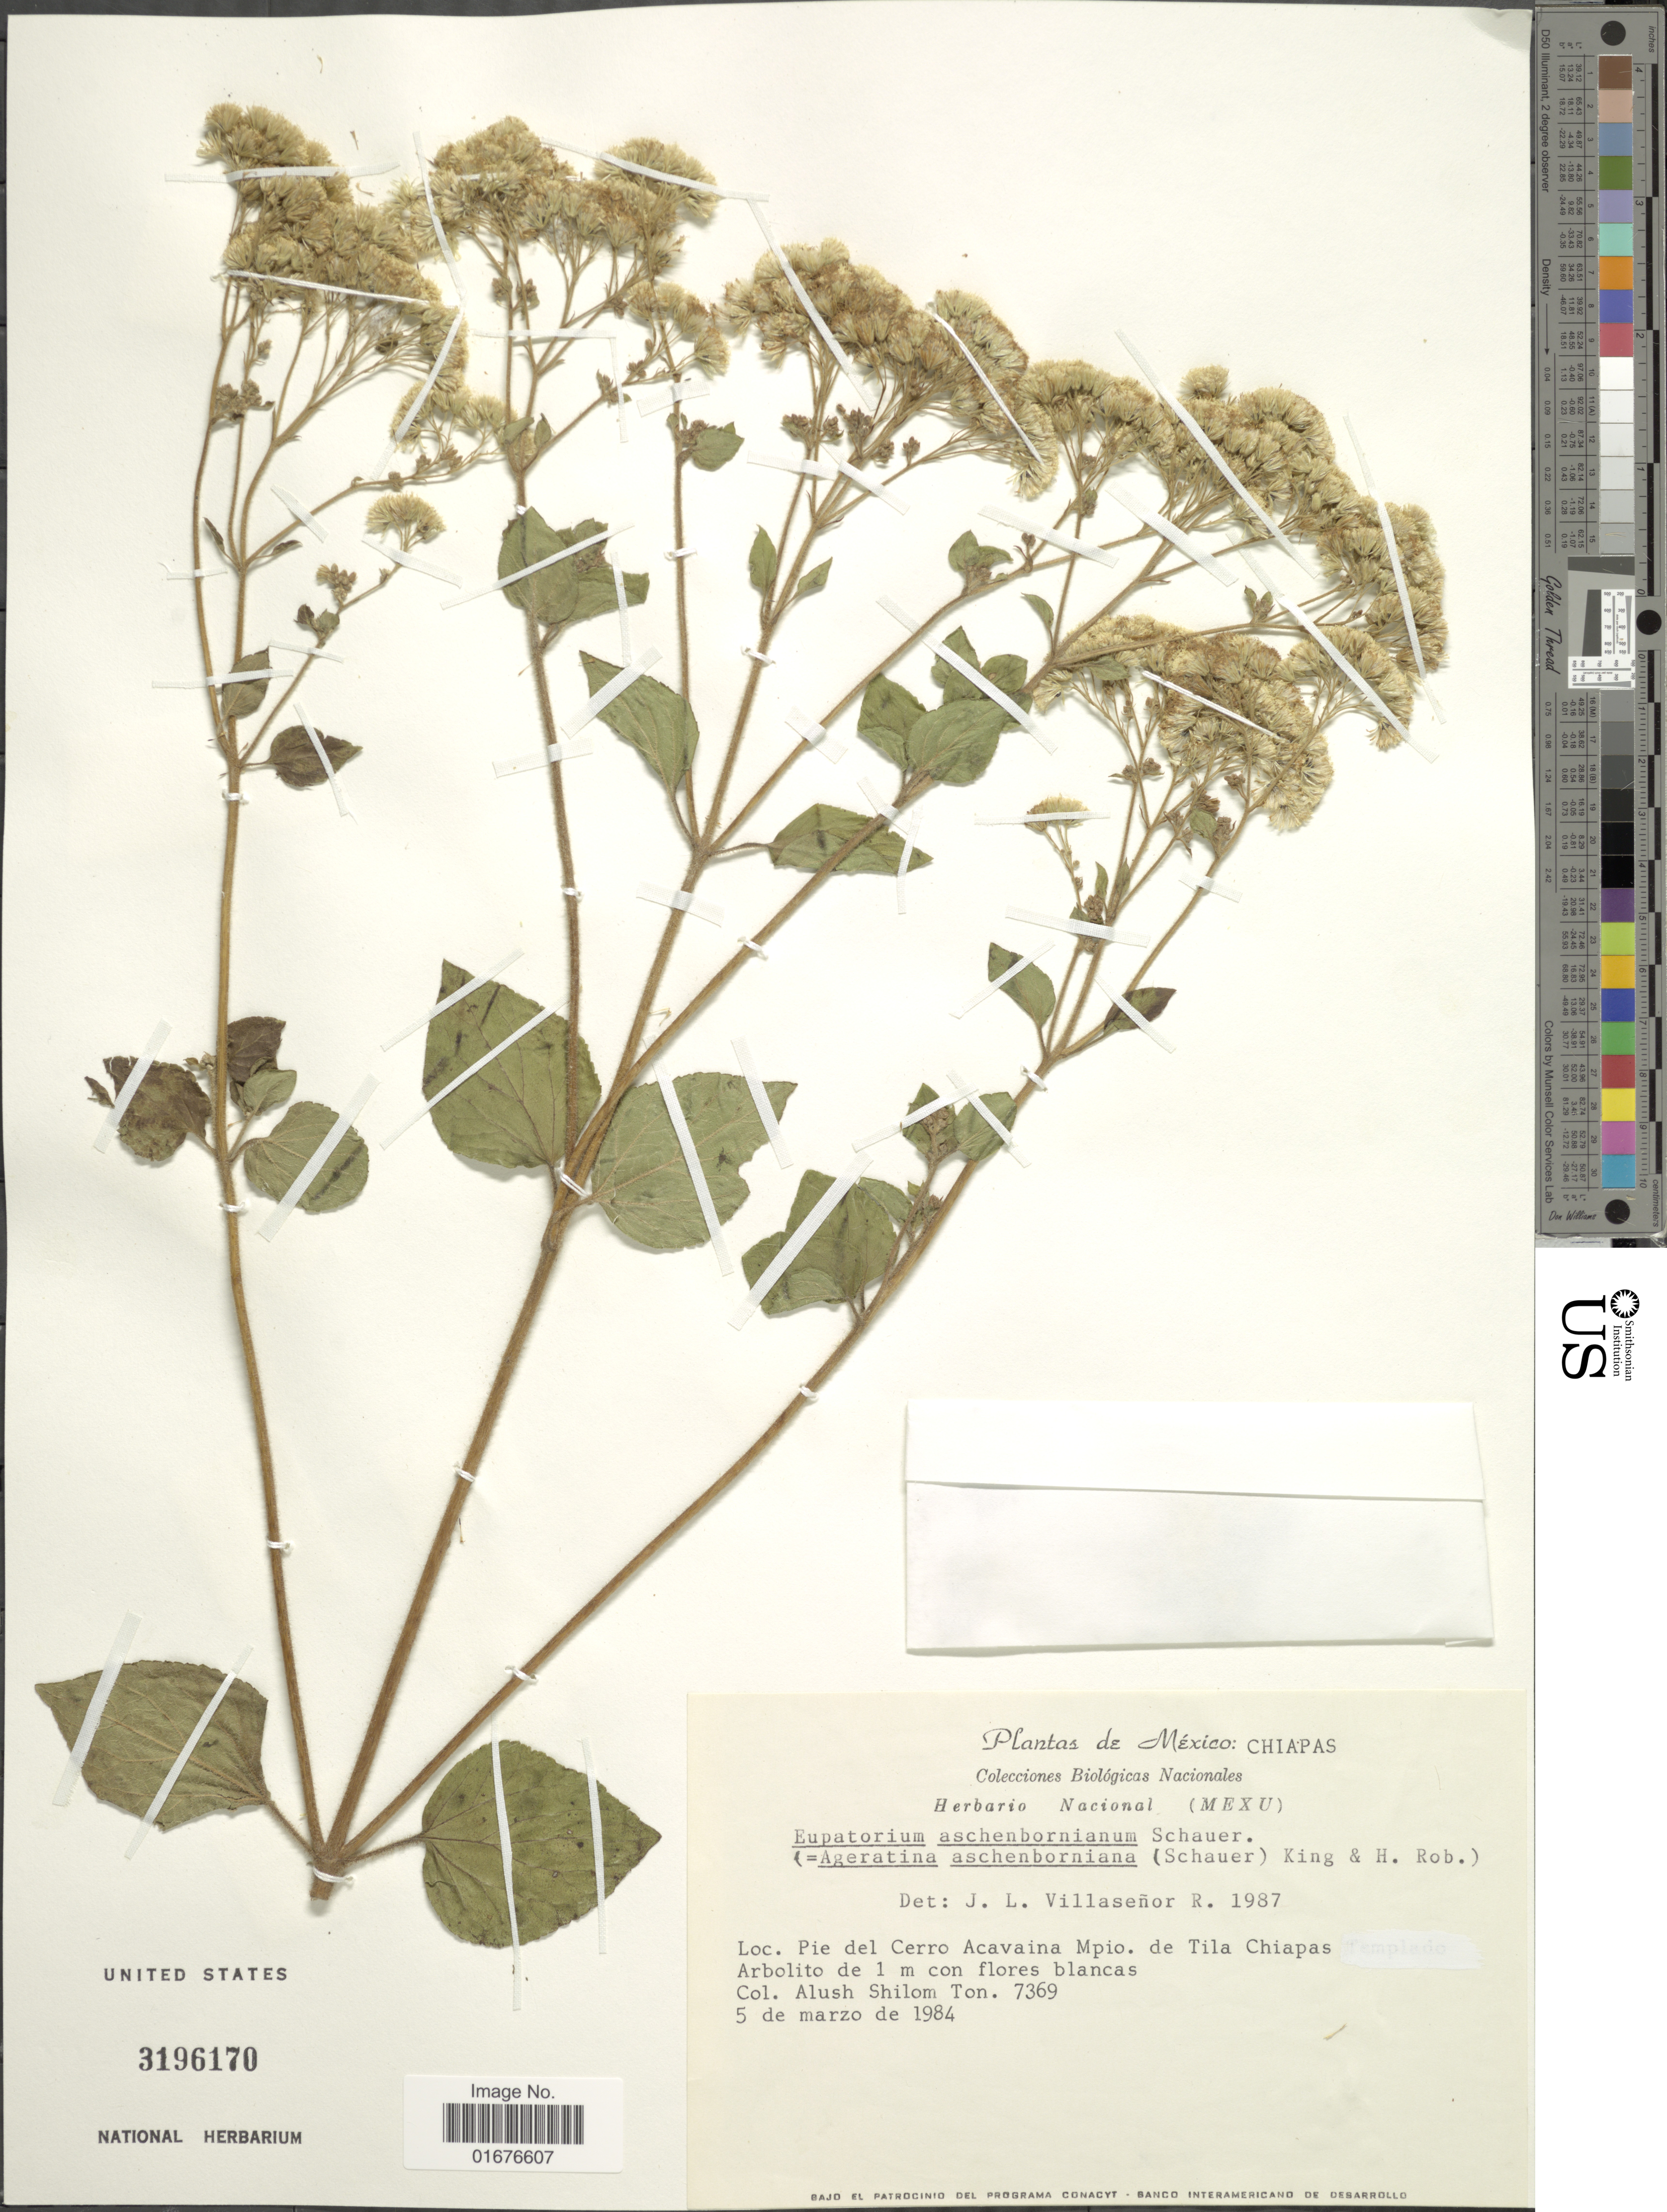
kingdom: Plantae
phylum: Tracheophyta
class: Magnoliopsida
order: Asterales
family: Asteraceae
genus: Ageratina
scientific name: Ageratina pichinchensis var. bustamenta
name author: (DC.) R.M. King & H. Rob.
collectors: A. M. Ton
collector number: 7369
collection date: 1984-03-05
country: Mexico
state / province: Chiapas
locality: Pie del Cerro Acavaina Pio. de Tila chiapas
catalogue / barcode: US 3196170